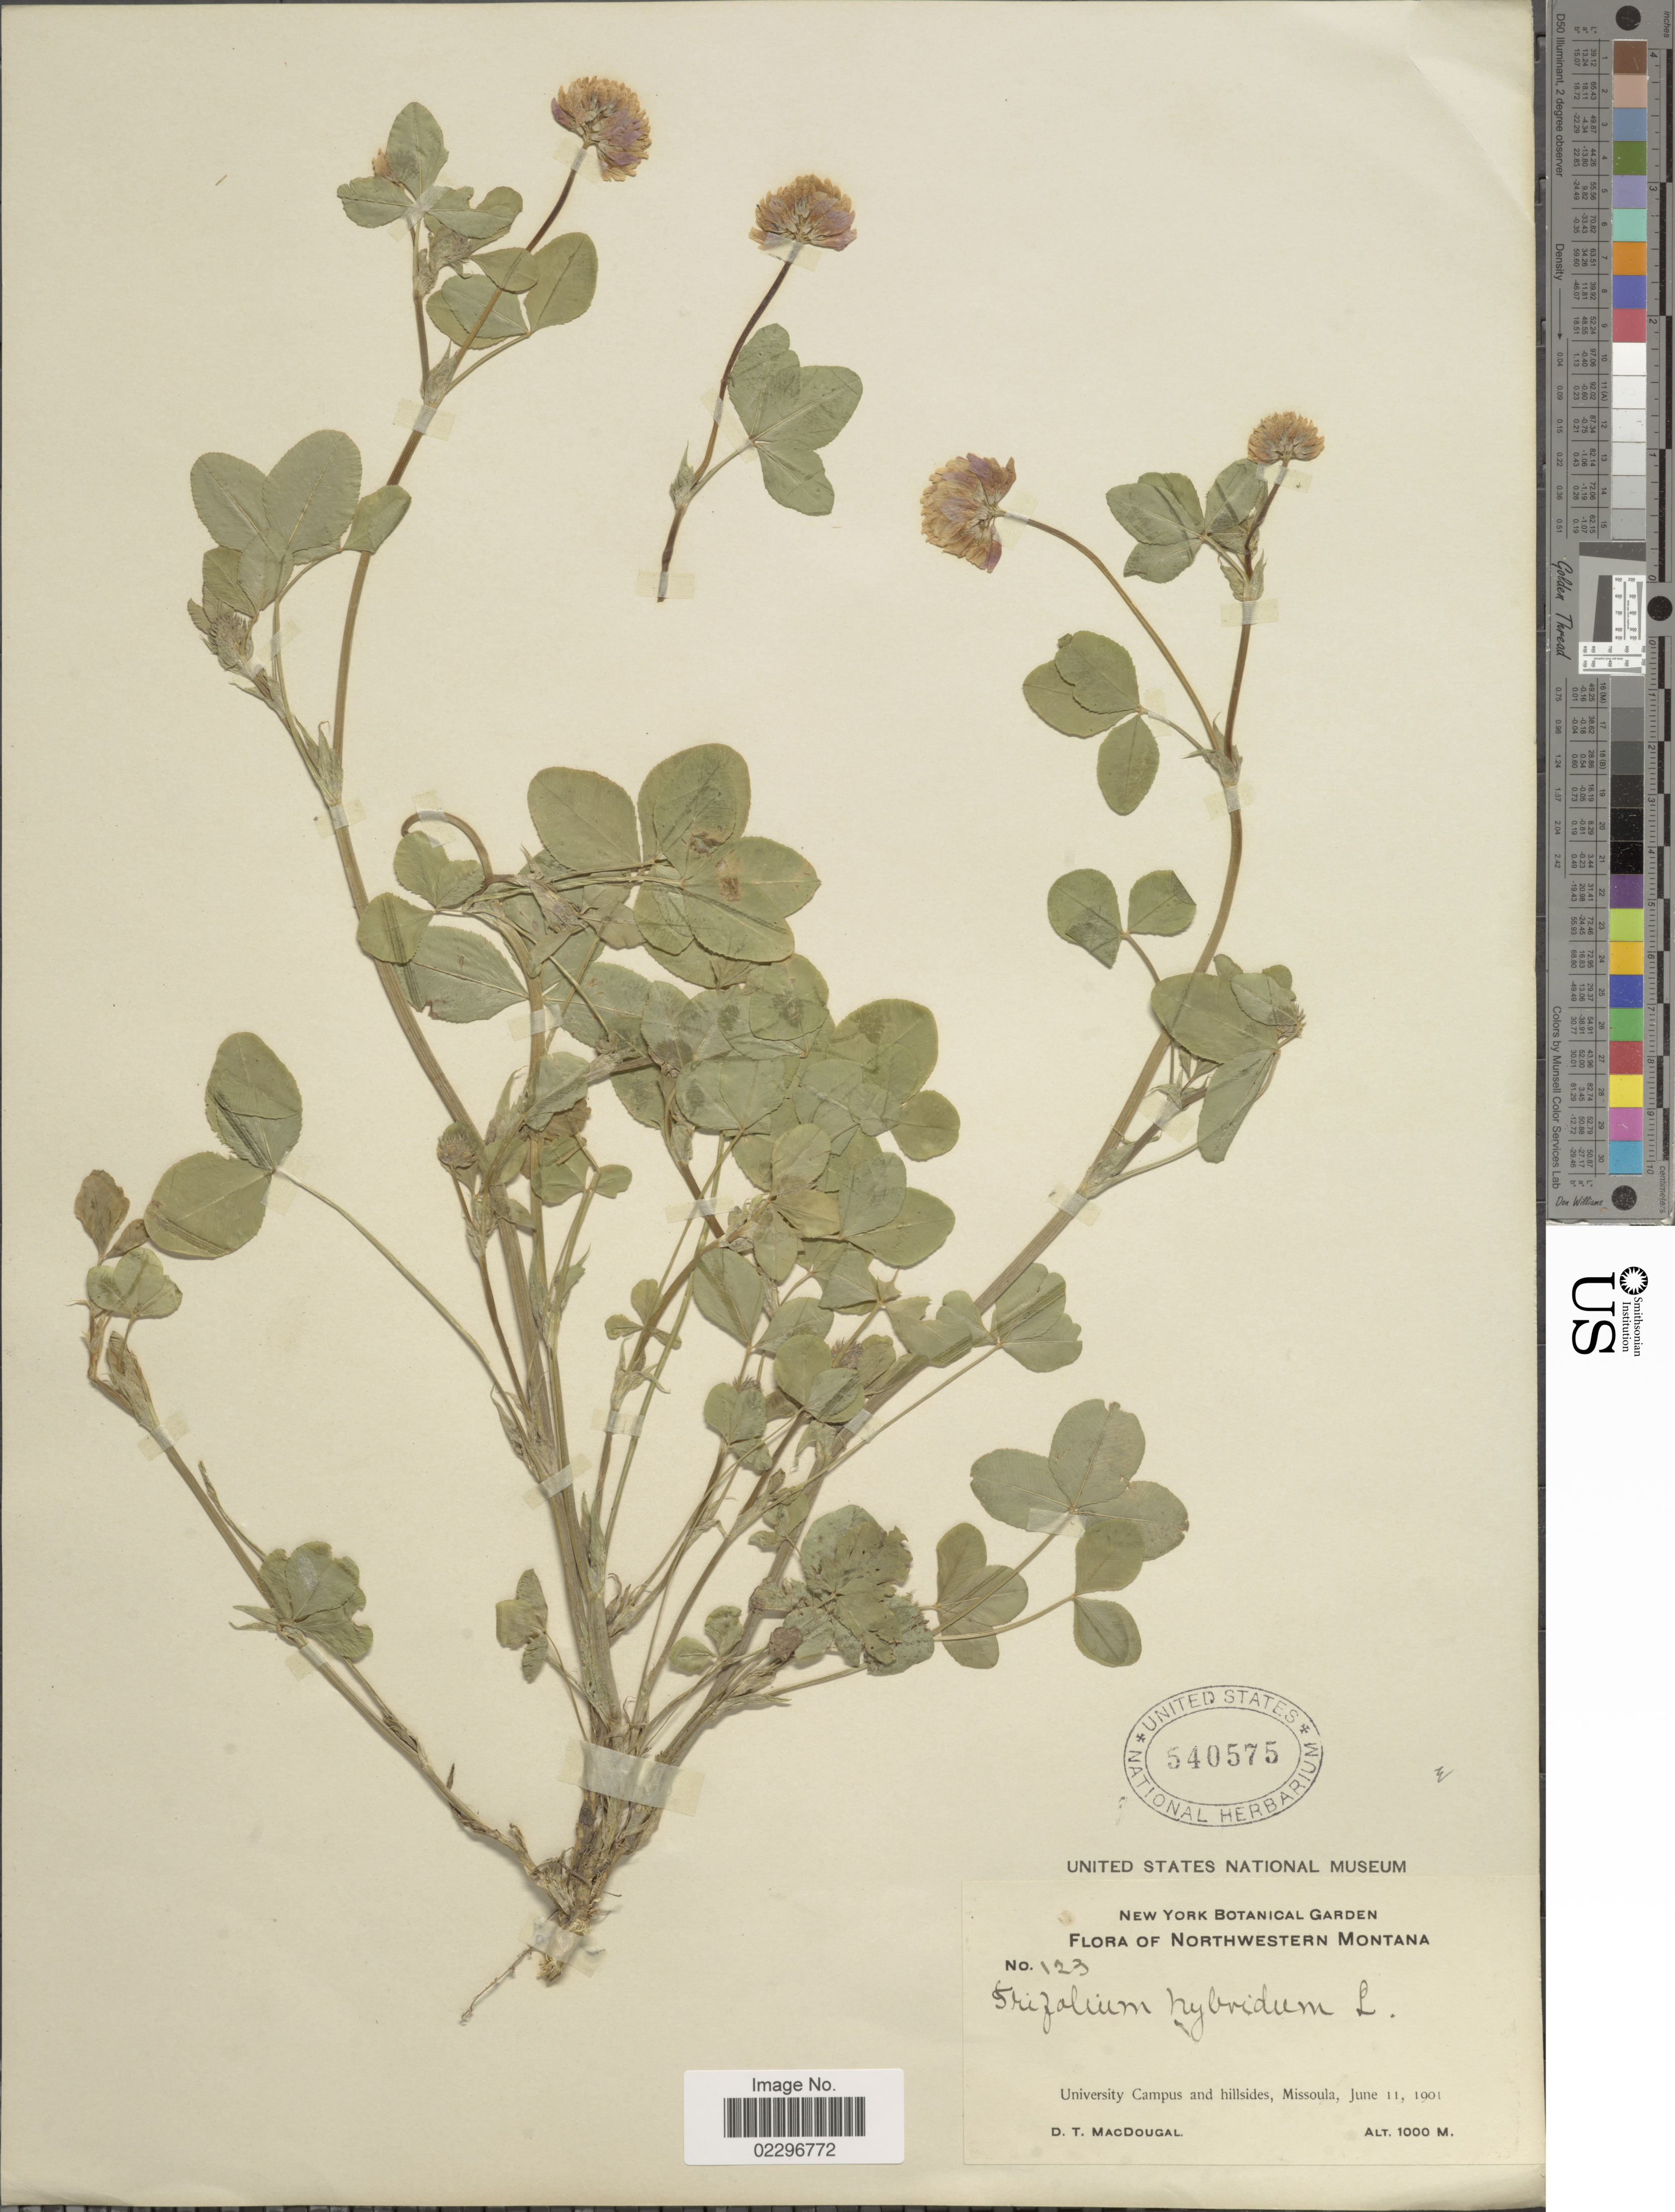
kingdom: Plantae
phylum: Tracheophyta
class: Magnoliopsida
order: Fabales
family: Fabaceae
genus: Trifolium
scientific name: Trifolium hybridum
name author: L.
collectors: D. T. MacDougal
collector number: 123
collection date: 1901-06-11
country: United States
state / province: Montana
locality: Northwestern Montana. University Campus and hillsides, Missoula.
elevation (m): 1000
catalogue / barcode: US 540575